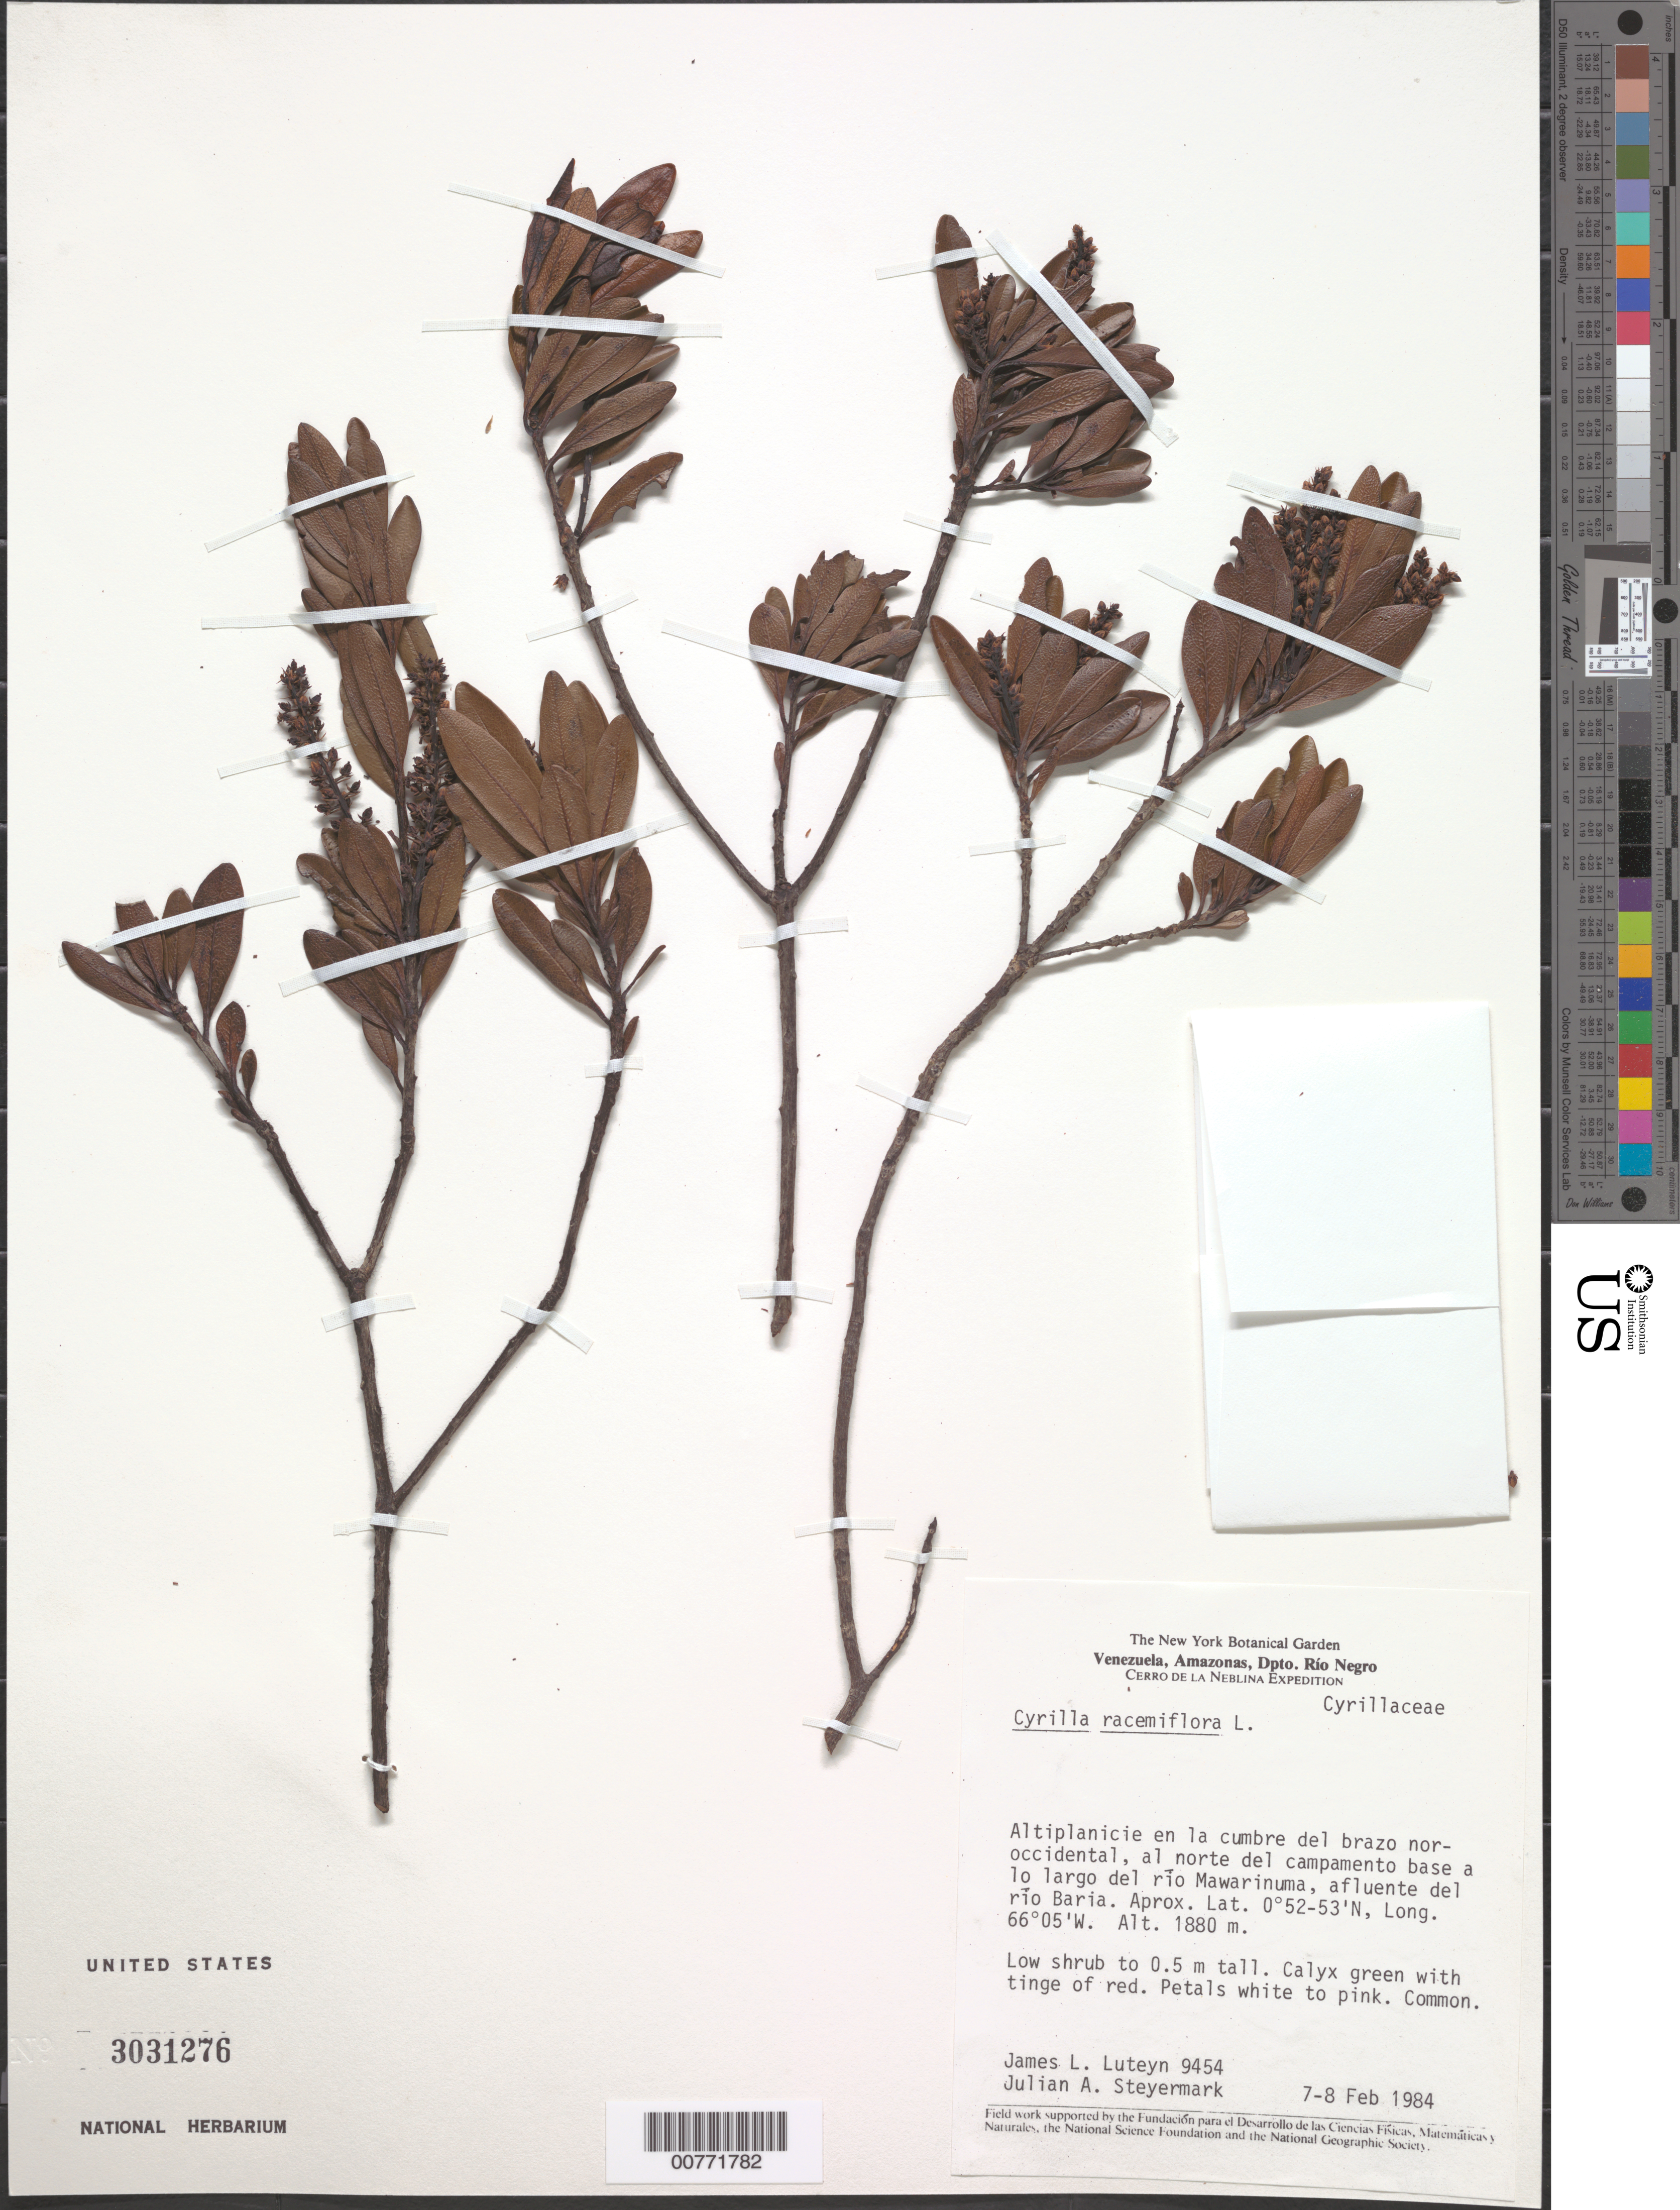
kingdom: Plantae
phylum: Tracheophyta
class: Magnoliopsida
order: Ericales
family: Cyrillaceae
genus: Cyrilla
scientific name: Cyrilla racemiflora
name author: L.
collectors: J. L. Luteyn & J. Steyermark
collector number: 9454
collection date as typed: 7-Feb-84 to 8-Feb-84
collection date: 1984-02-07/1984-02-08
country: Venezuela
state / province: Amazonas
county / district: Río Negro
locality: Río Mawarinuma, affluent del of Río Baria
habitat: Altiplanicie en la cumbre del brazo nor-occidental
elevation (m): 1880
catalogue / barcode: US 3031276